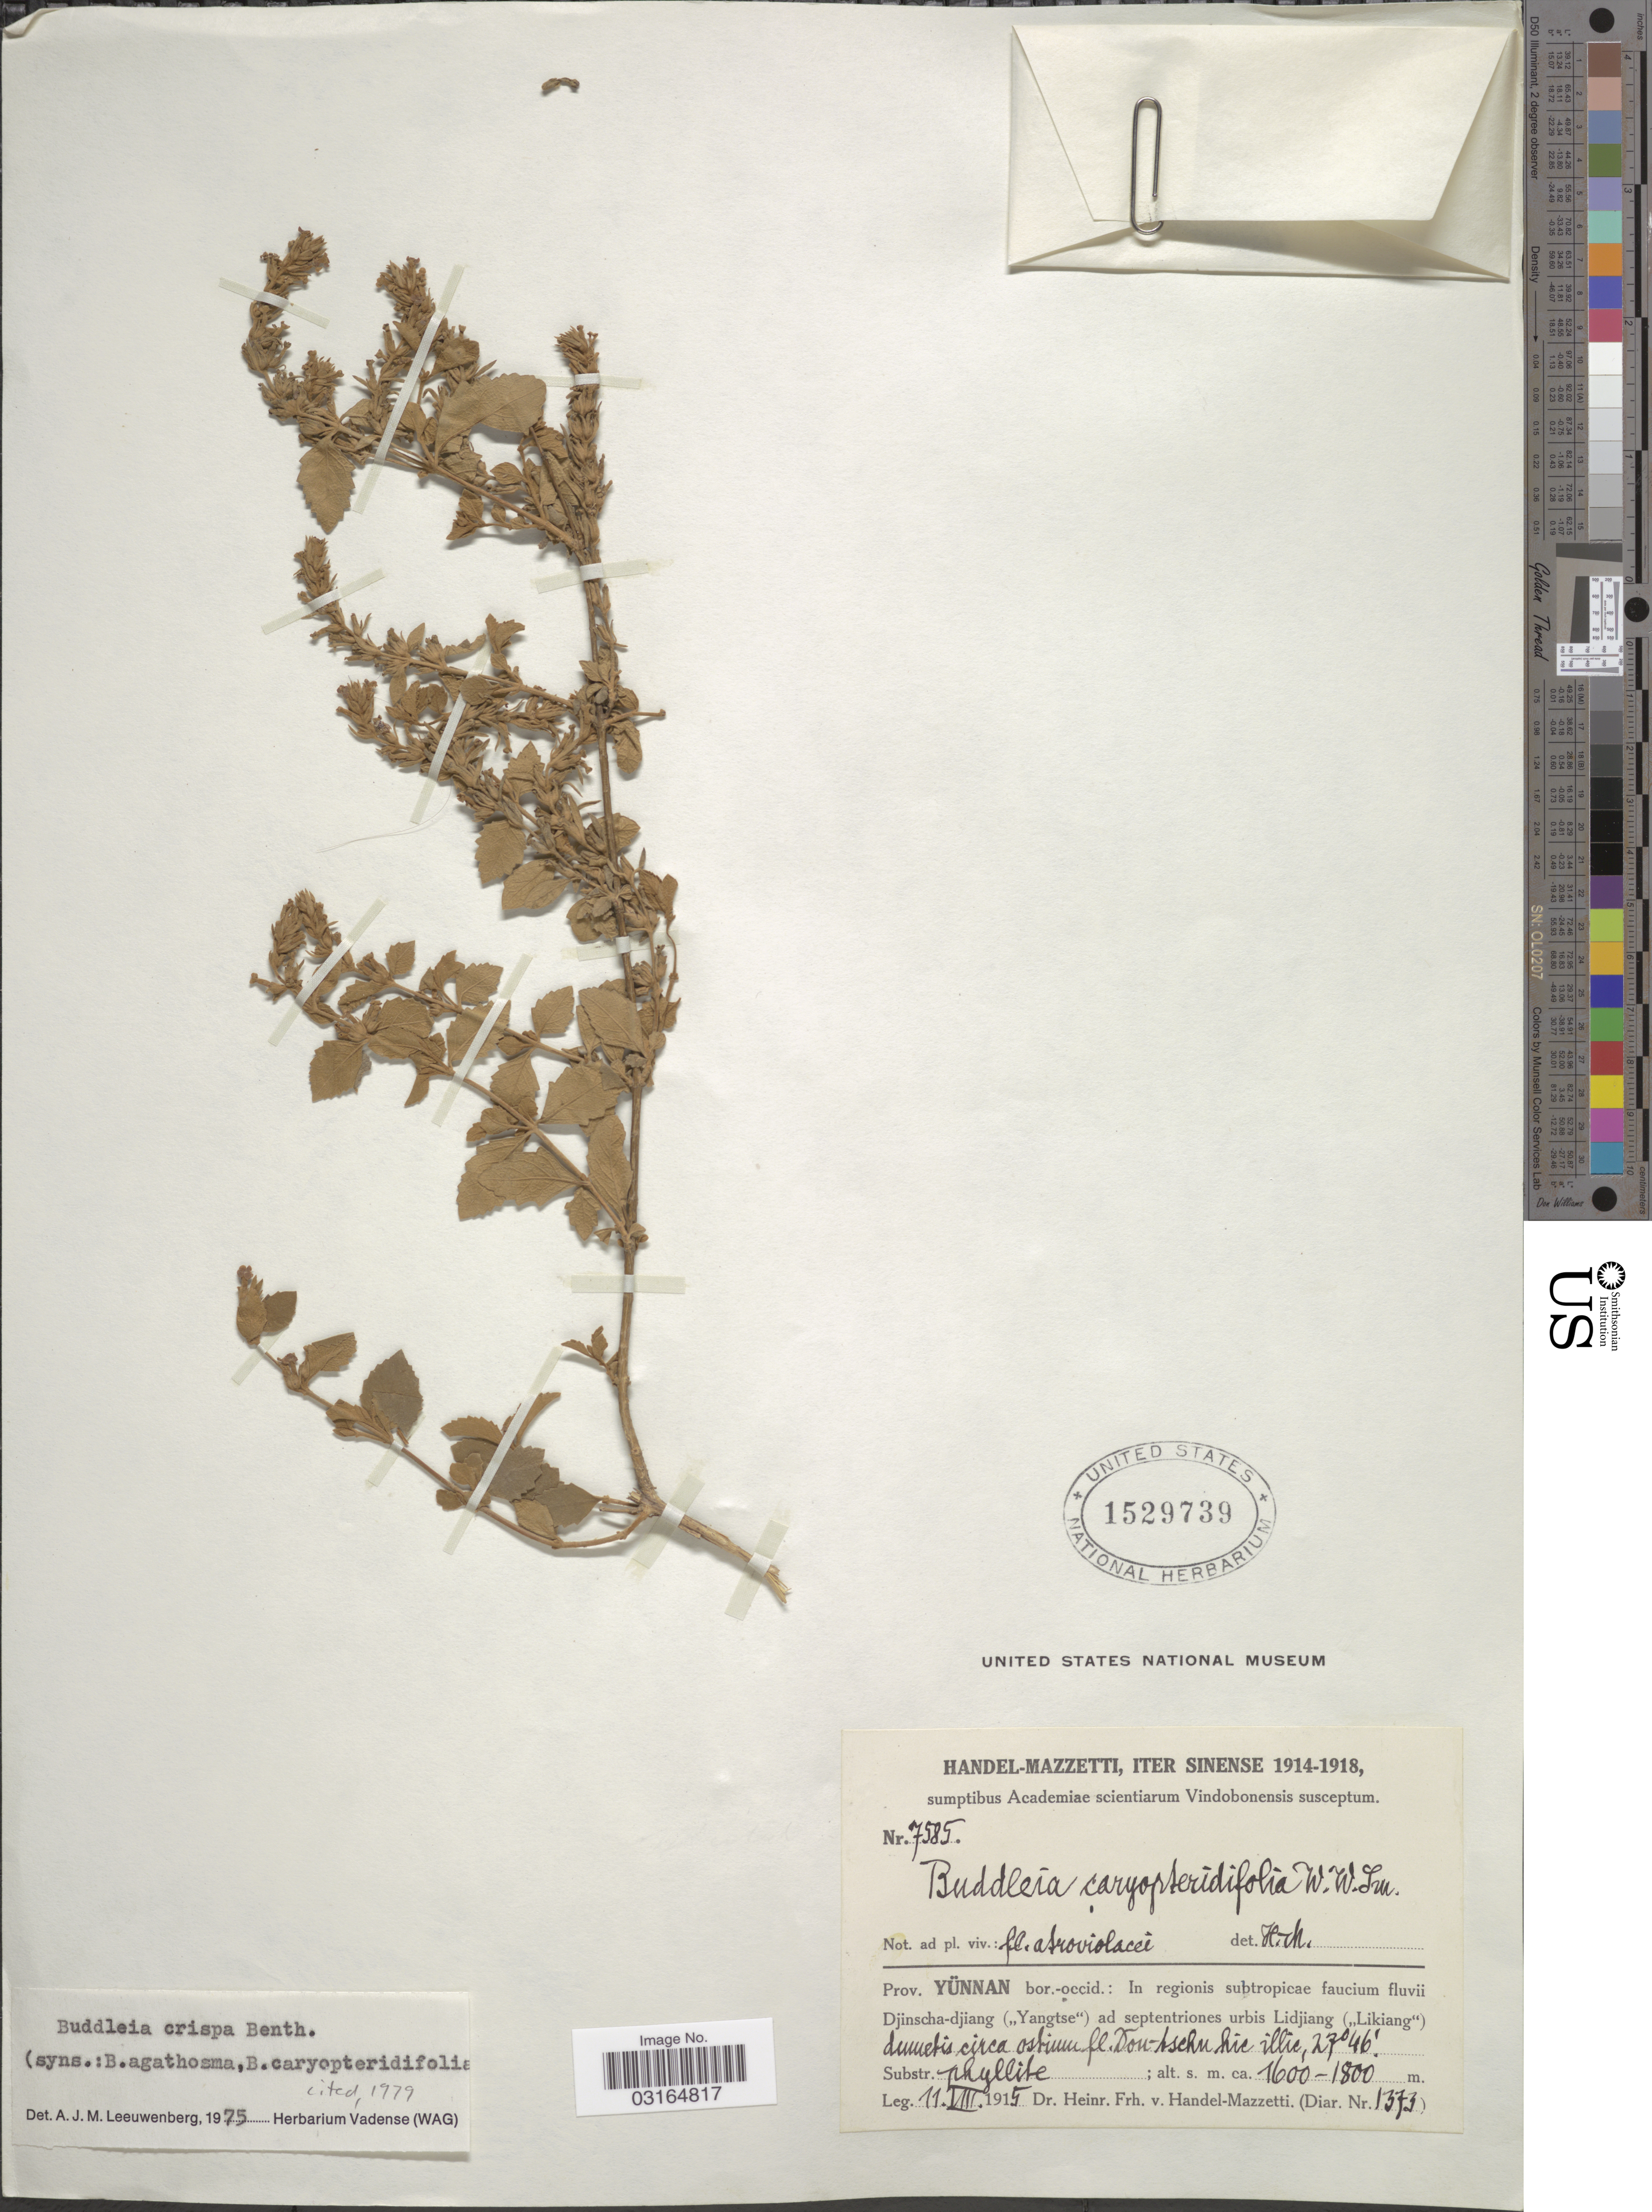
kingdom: Plantae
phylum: Tracheophyta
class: Magnoliopsida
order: Lamiales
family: Scrophulariaceae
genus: Buddleja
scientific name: Buddleja crispa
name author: Benth.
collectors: H. Handel-Mazzetti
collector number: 7585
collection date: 1915-08-11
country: China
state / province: Yunnan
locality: Yünnan bor.-occid.: In regionis subtropicae faucium fluvii Djinscha-djiang ("Yangtse") ad septentriones urbis Lidjiang ("Likiang") dumetis circa ostium fl. Dou-tschu hie illie.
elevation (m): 1600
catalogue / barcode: US 1529739